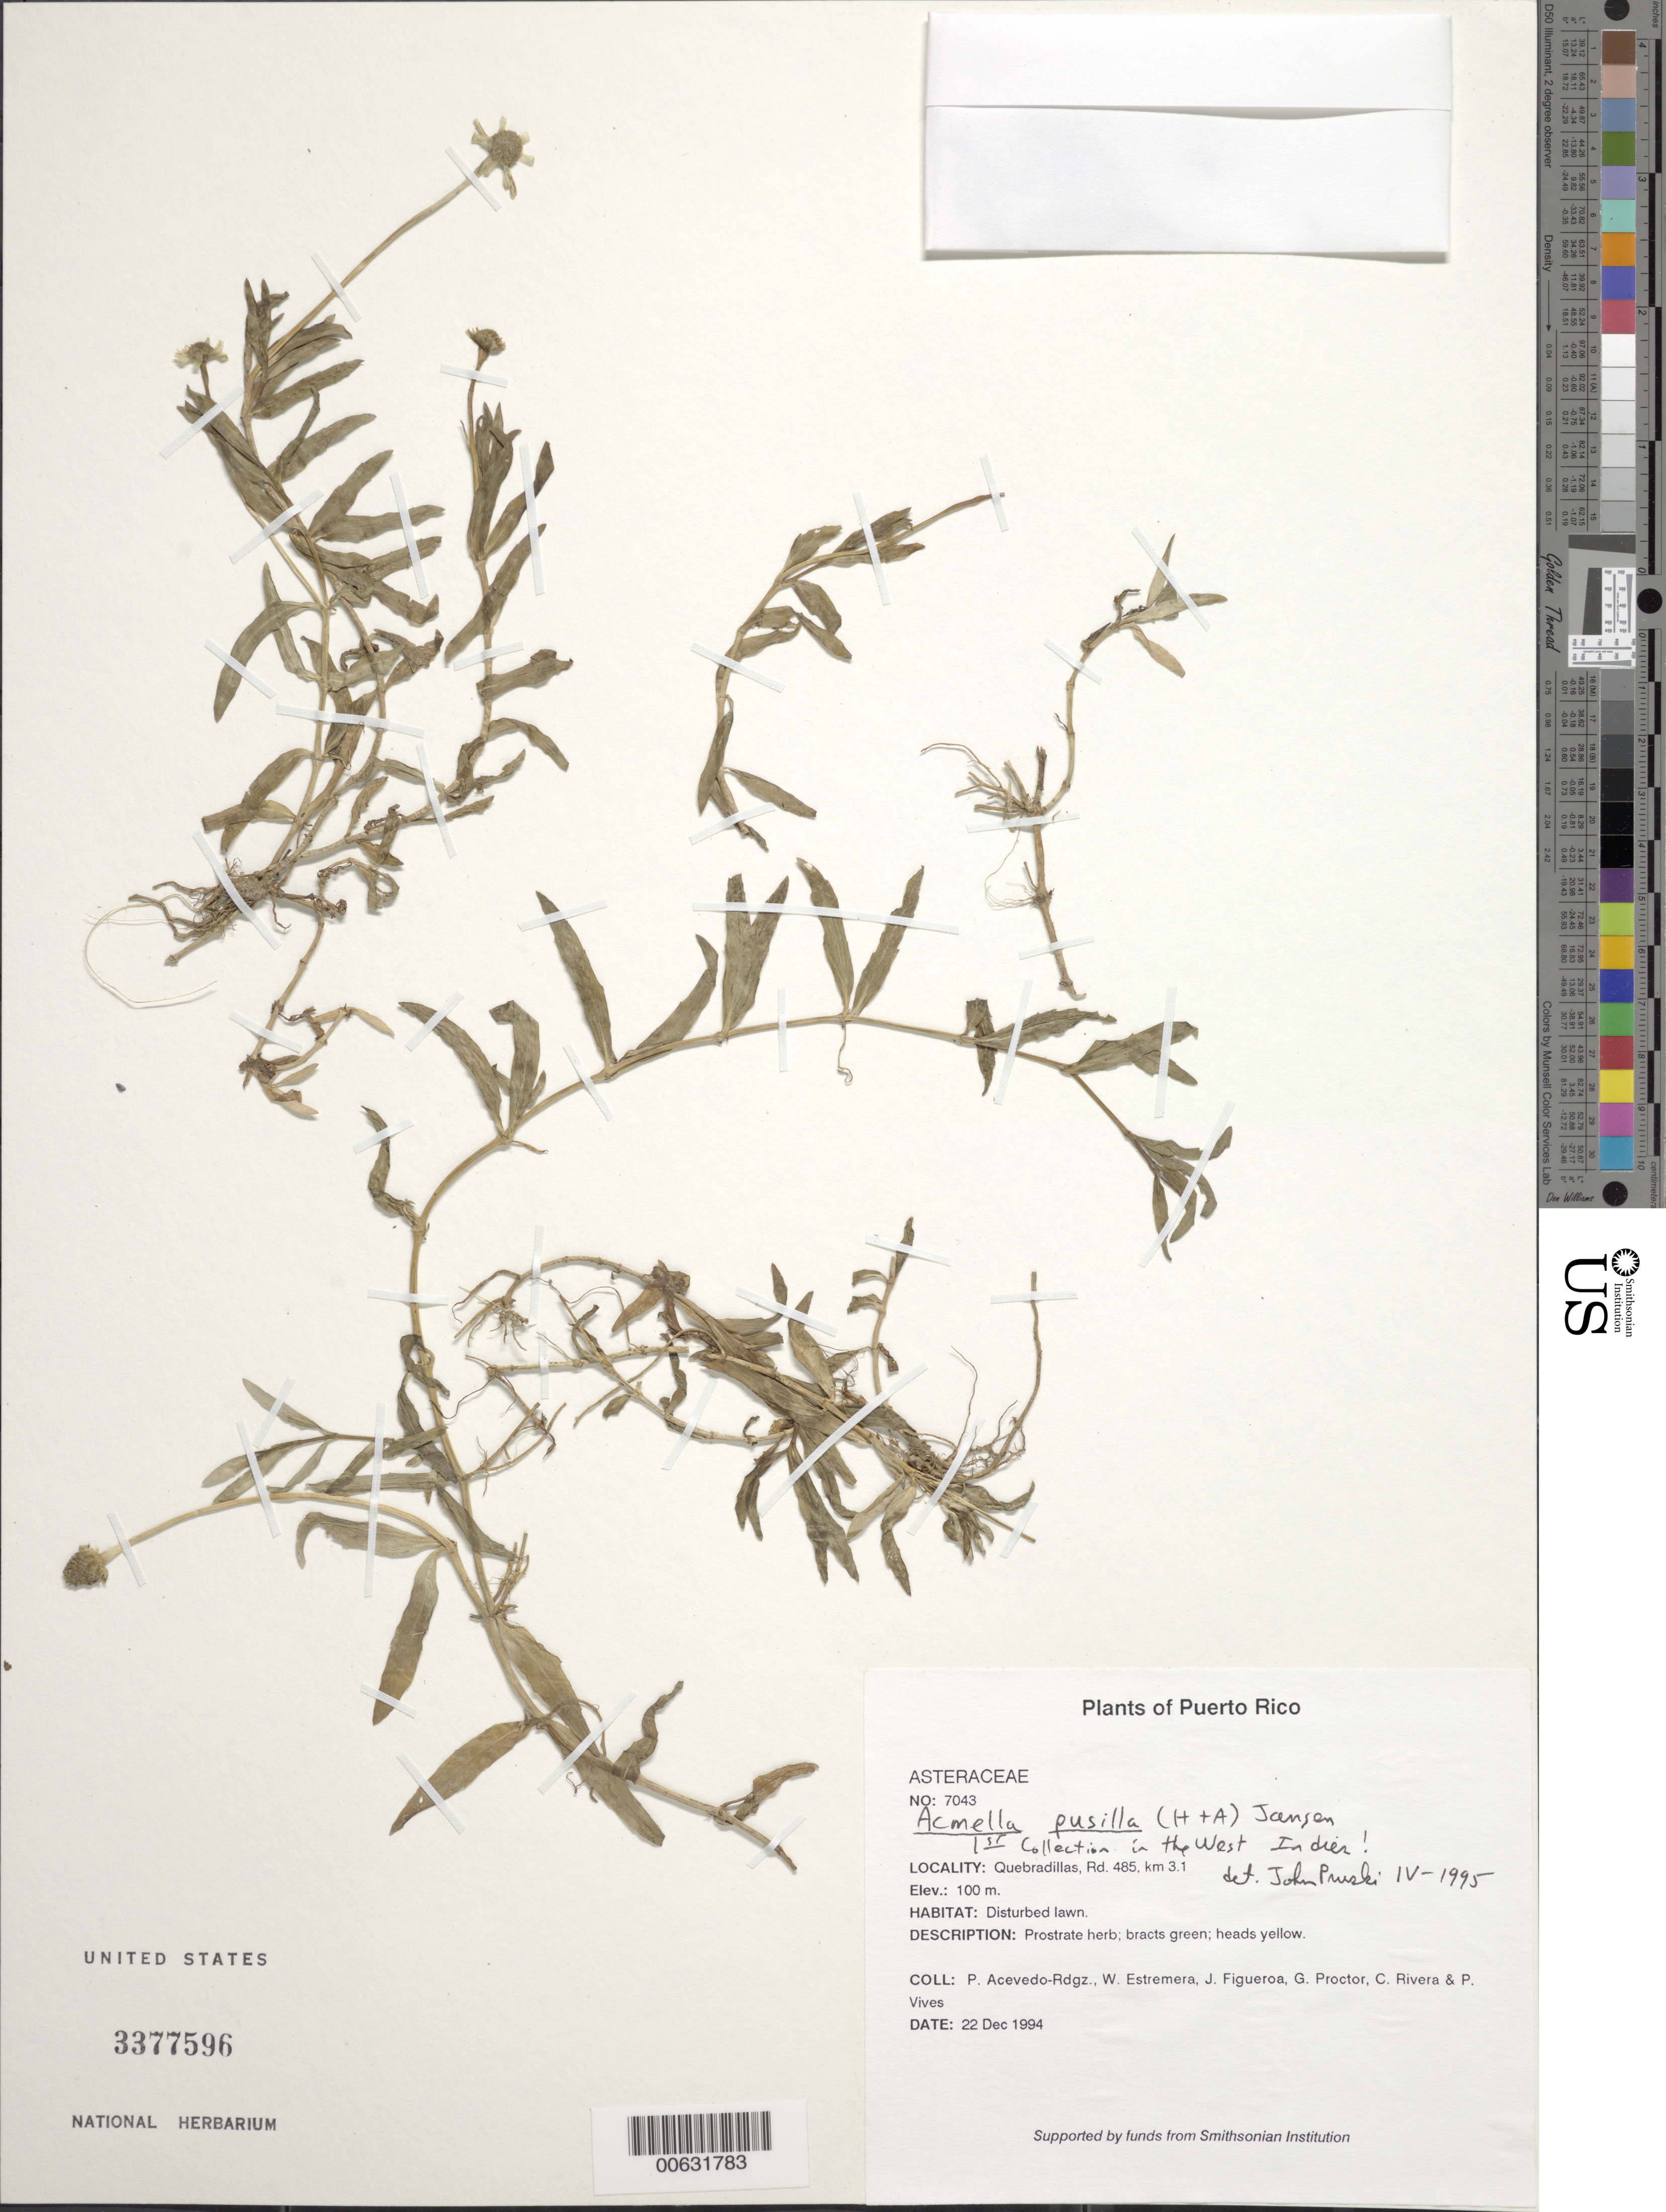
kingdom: Plantae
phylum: Tracheophyta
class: Magnoliopsida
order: Asterales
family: Asteraceae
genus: Acmella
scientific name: Acmella pusilla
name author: (Hook. & Arn.) R.K. Jansen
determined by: Pruski, J. F.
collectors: P. Acevedo-Rodr., W. Estremera, J. Figueroa, G. R. Proctor, C. Rivera & P. Vives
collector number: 7043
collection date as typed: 22 Dec 1994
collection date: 1994-12-22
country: Puerto Rico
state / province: Quebradillas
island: Puerto Rico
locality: Quebradillas, Rd. 485, km 3.1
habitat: Disturbed lawn.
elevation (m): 100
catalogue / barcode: US 3377596